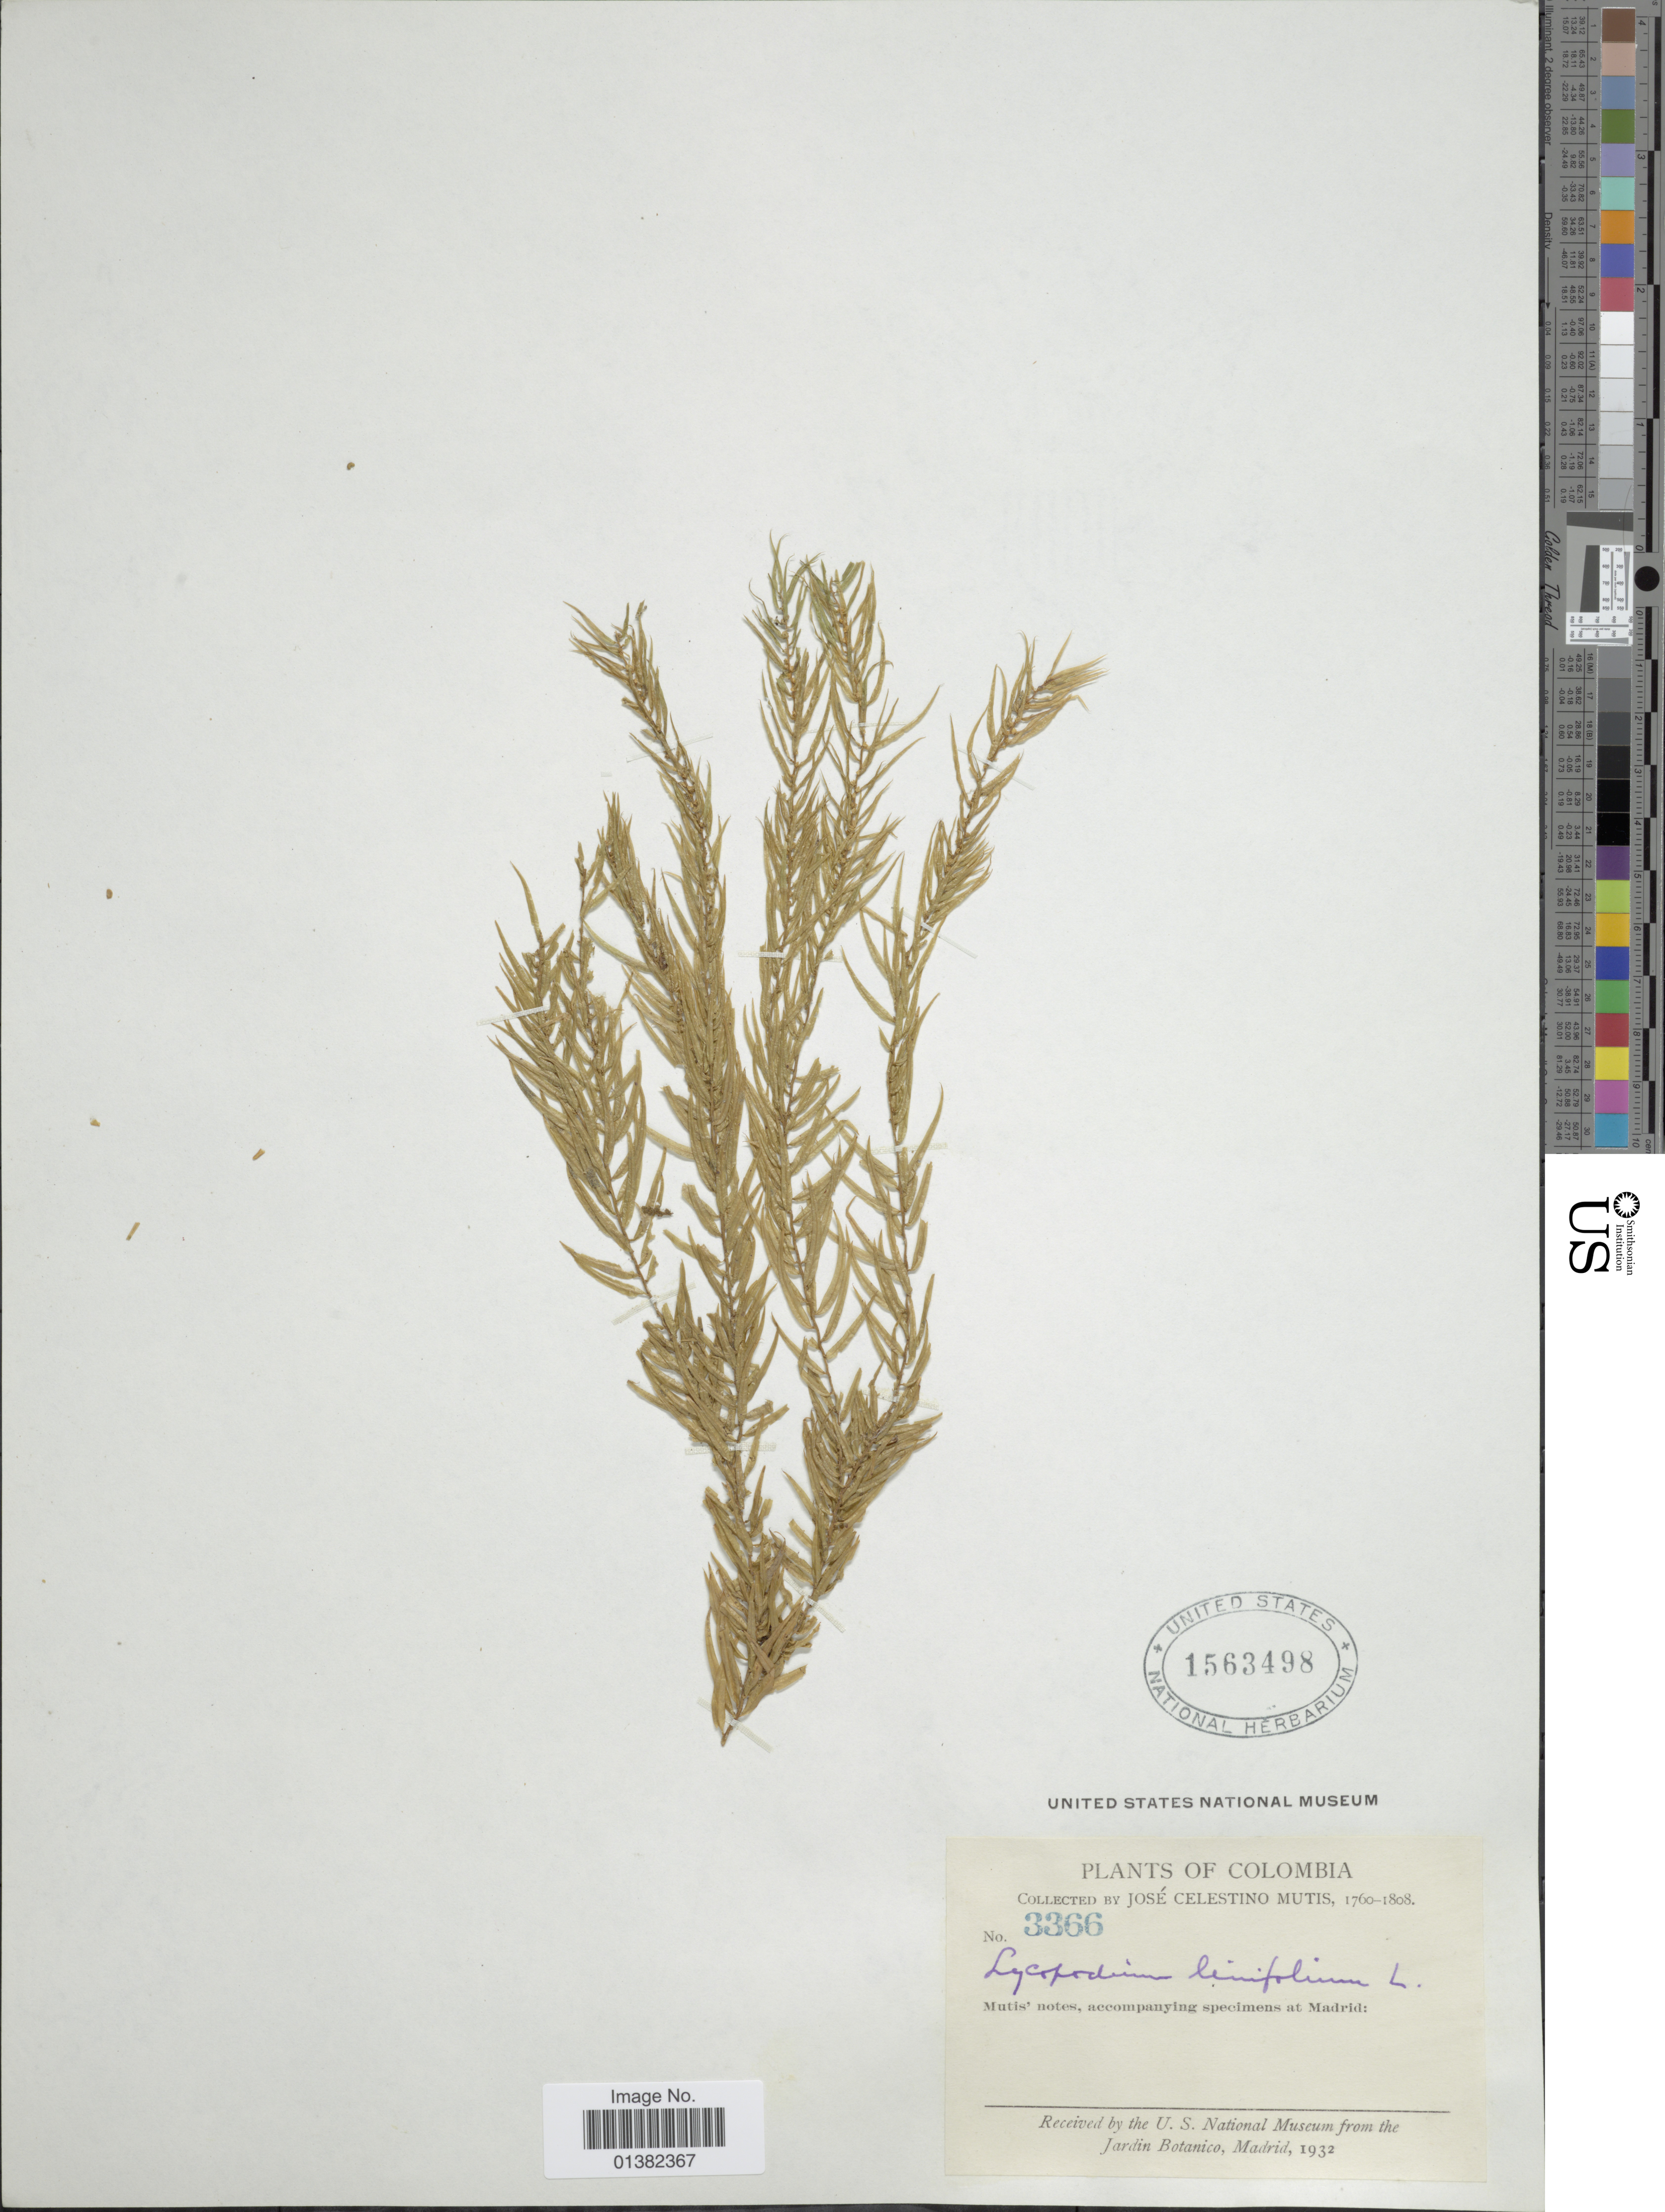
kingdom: Plantae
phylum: Tracheophyta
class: Lycopodiopsida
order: Lycopodiales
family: Lycopodiaceae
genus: Phlegmariurus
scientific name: Phlegmariurus linifolius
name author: (L.) B. Øllg.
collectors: J. C. B. Mutis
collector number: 3366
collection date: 1760/1808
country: Colombia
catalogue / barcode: US 1563498